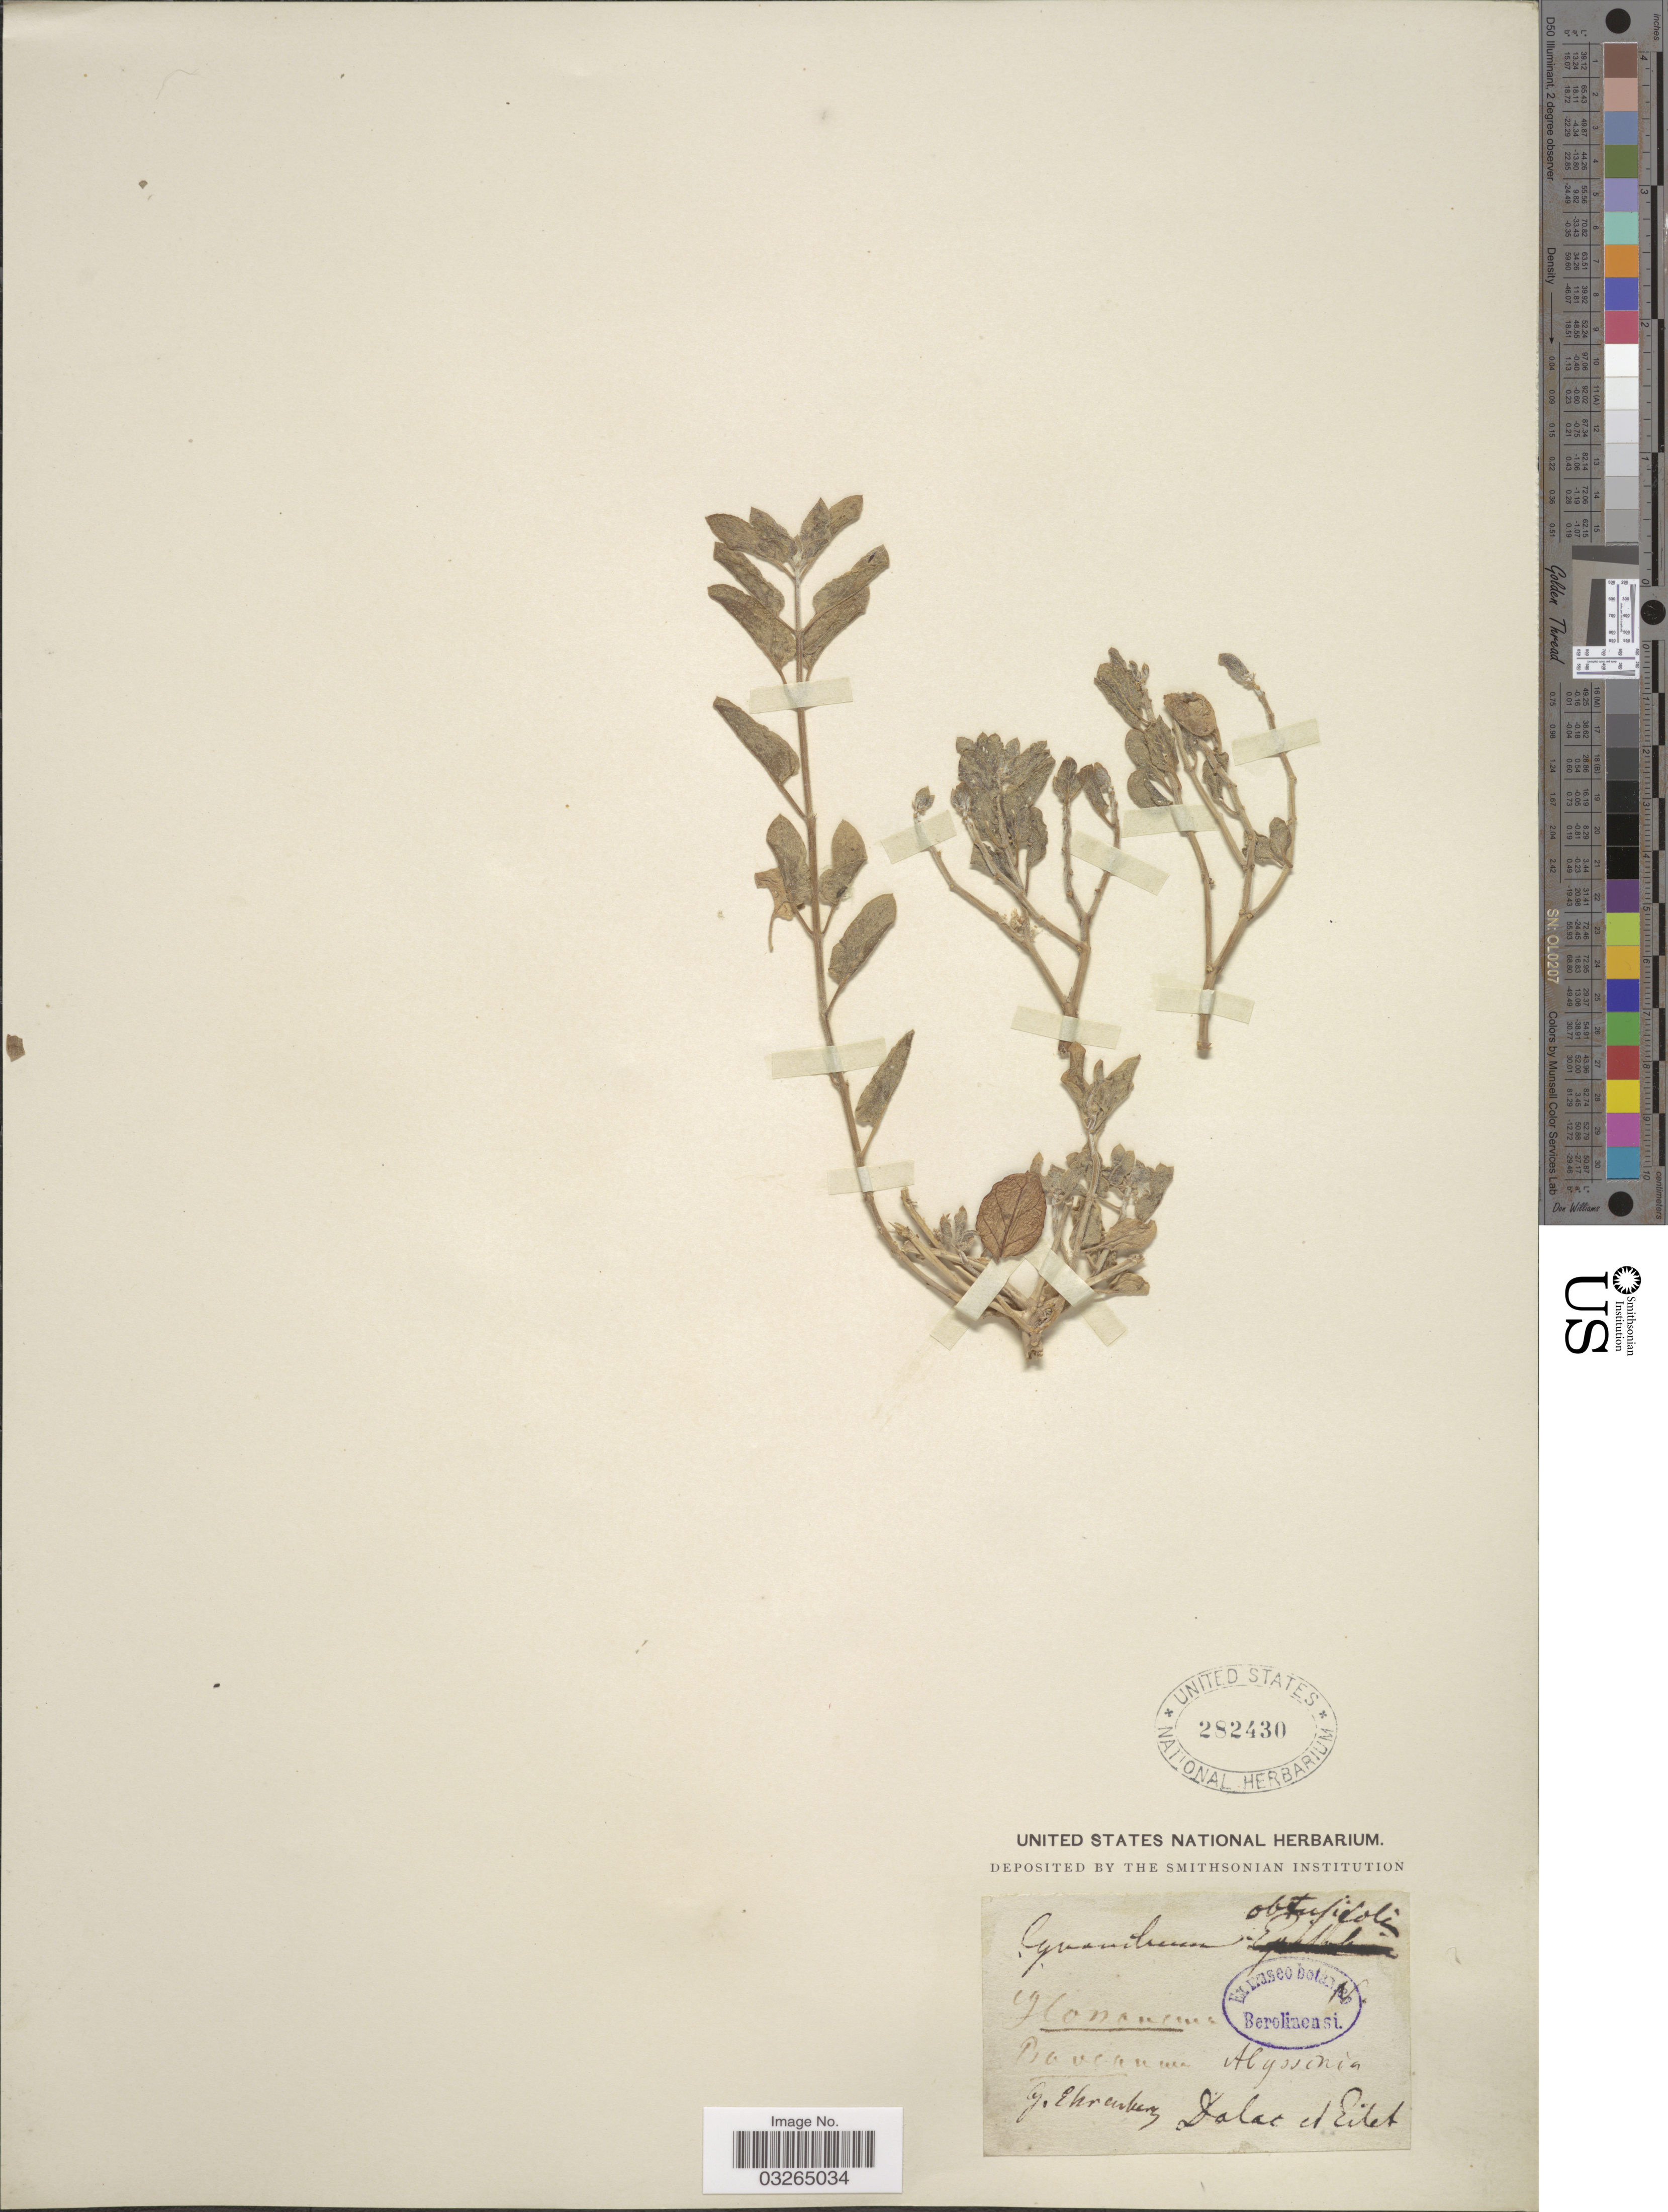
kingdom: Plantae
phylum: Tracheophyta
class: Magnoliopsida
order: Gentianales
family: Apocynaceae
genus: Cynanchum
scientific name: Cynanchum obtusifolium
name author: L. f.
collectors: G. Ehrenberg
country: Eritrea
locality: Abyssinia. Dalac et Eilet.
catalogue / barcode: US 282430